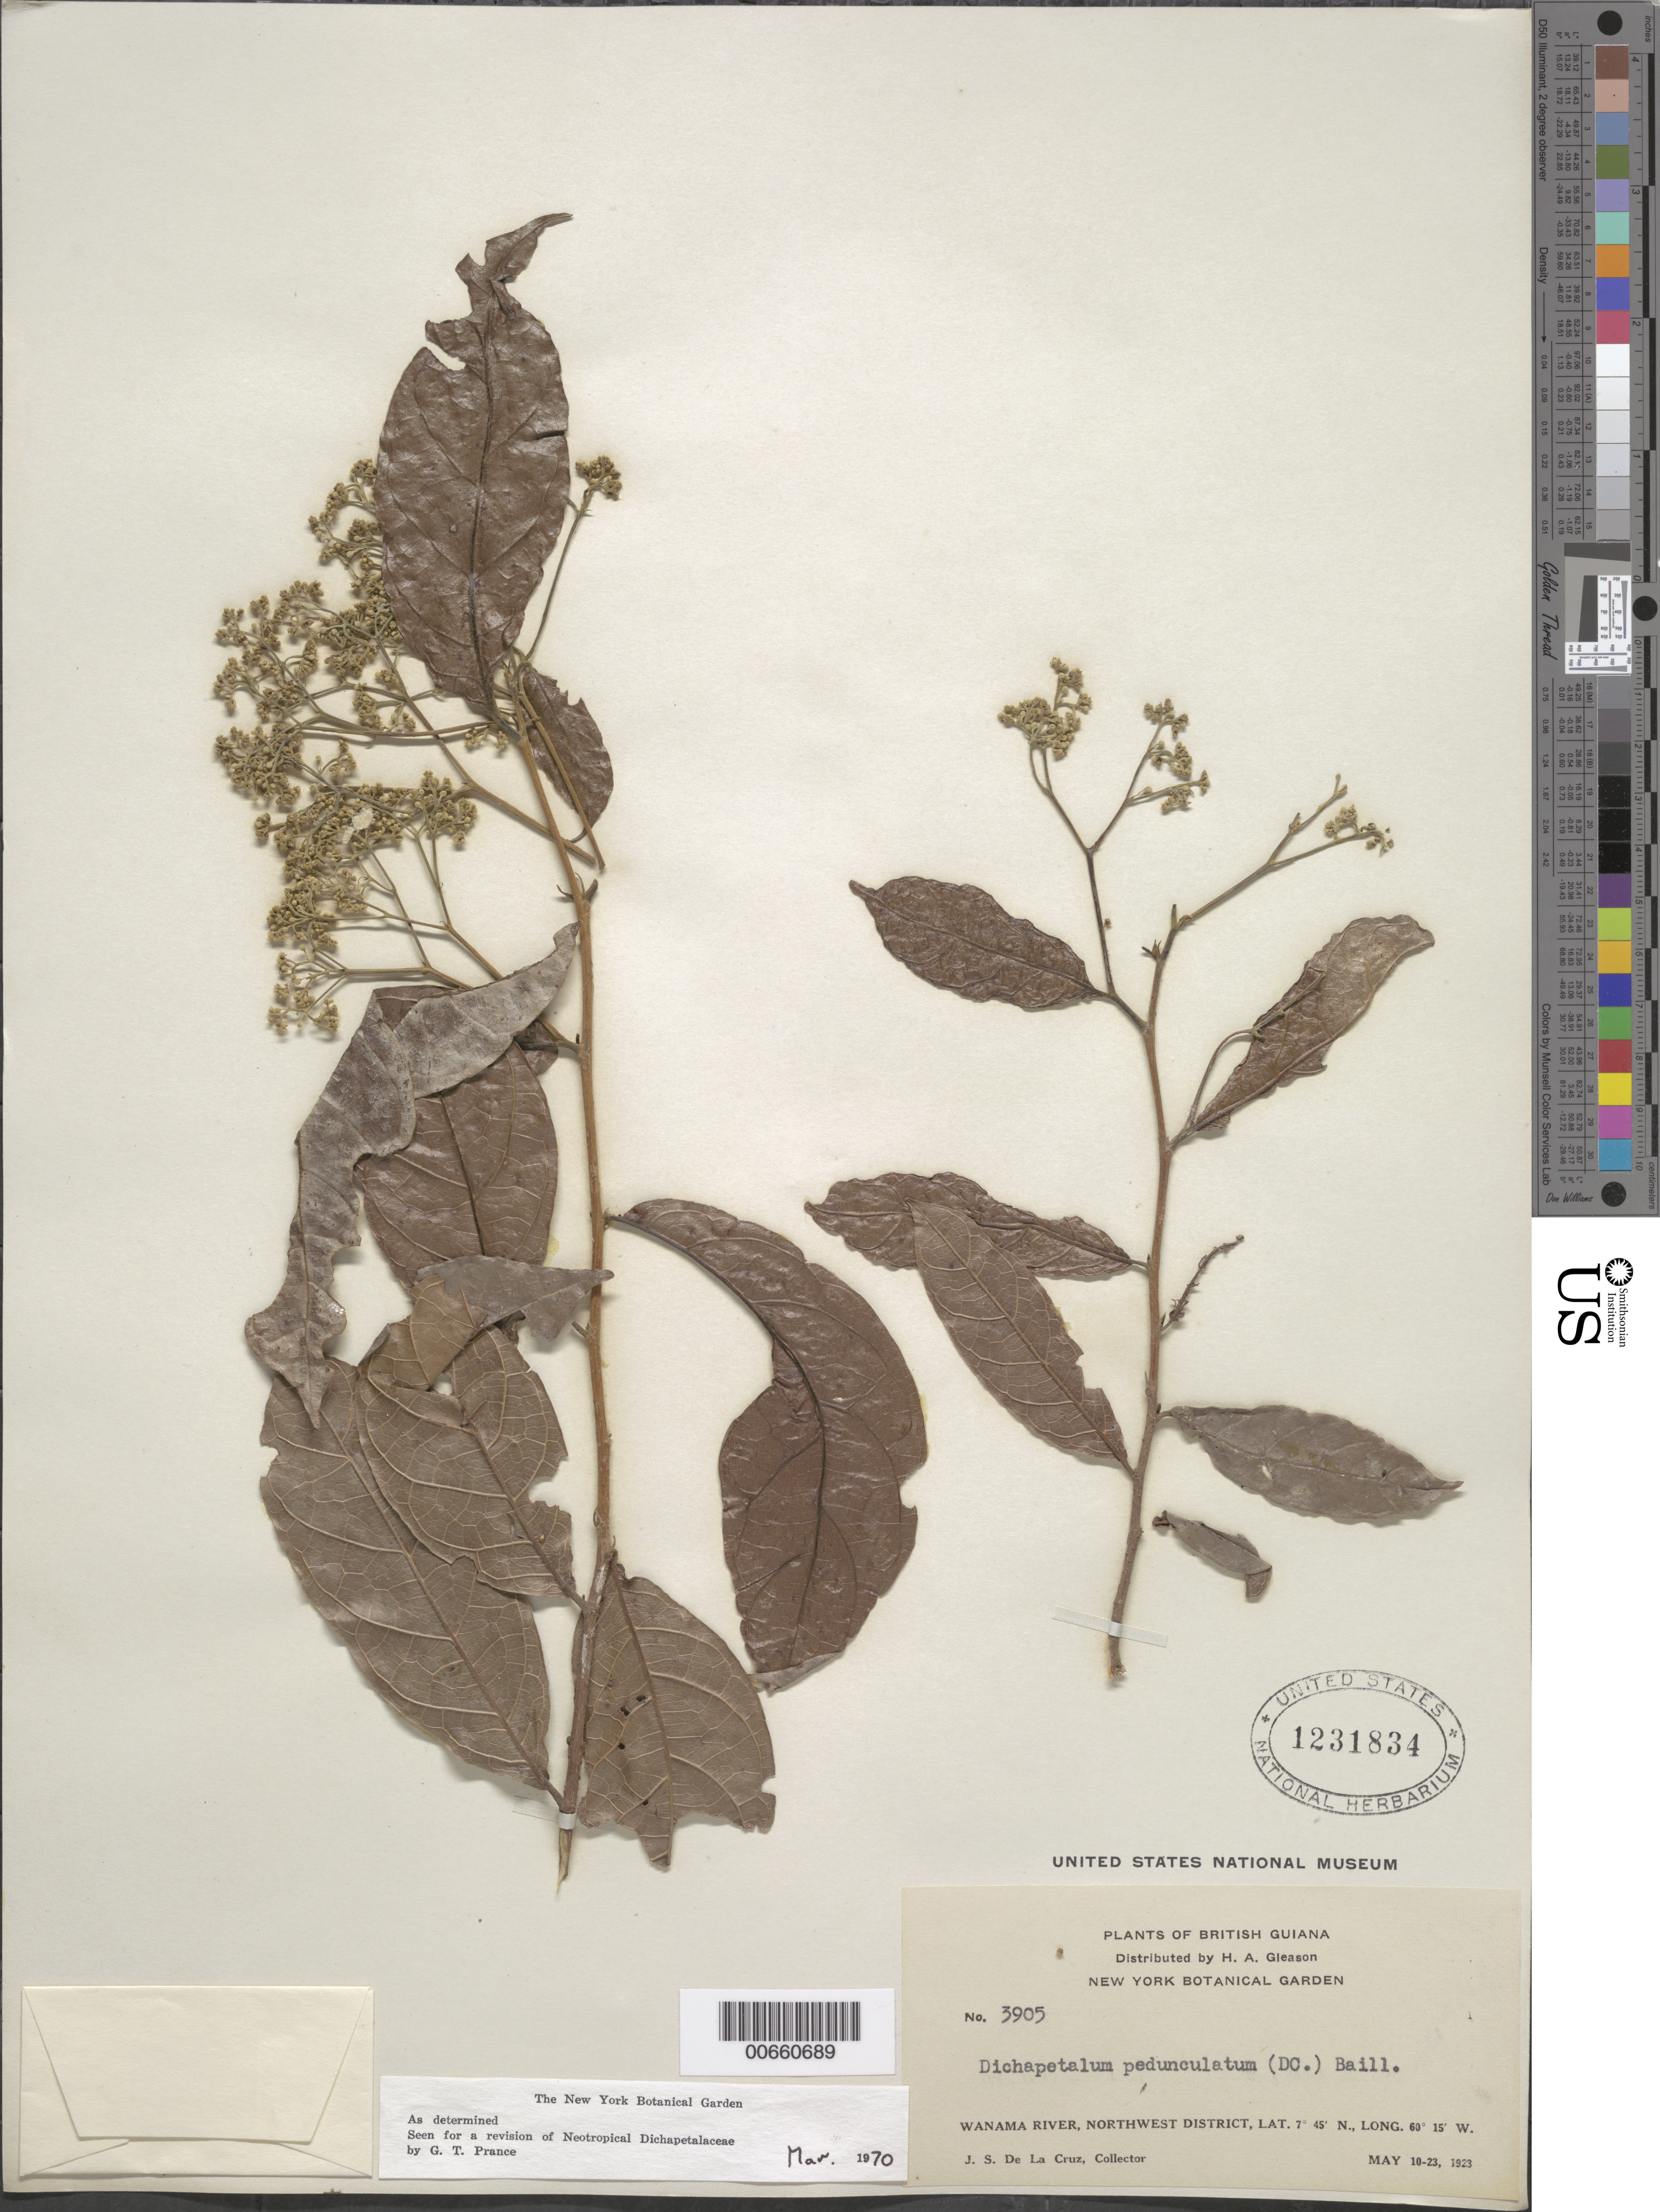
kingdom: Plantae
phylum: Tracheophyta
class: Magnoliopsida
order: Malpighiales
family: Dichapetalaceae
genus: Dichapetalum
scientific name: Dichapetalum pedunculatum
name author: (DC.) Baill.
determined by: Prance, G. T.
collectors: J. S. de la Cruz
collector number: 3905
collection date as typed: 10-May-23 to 23-May-23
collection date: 1923-05-10/1923-05-23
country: Guyana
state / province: Barima-Waini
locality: Wanama R., NW District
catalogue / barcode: US 1231834